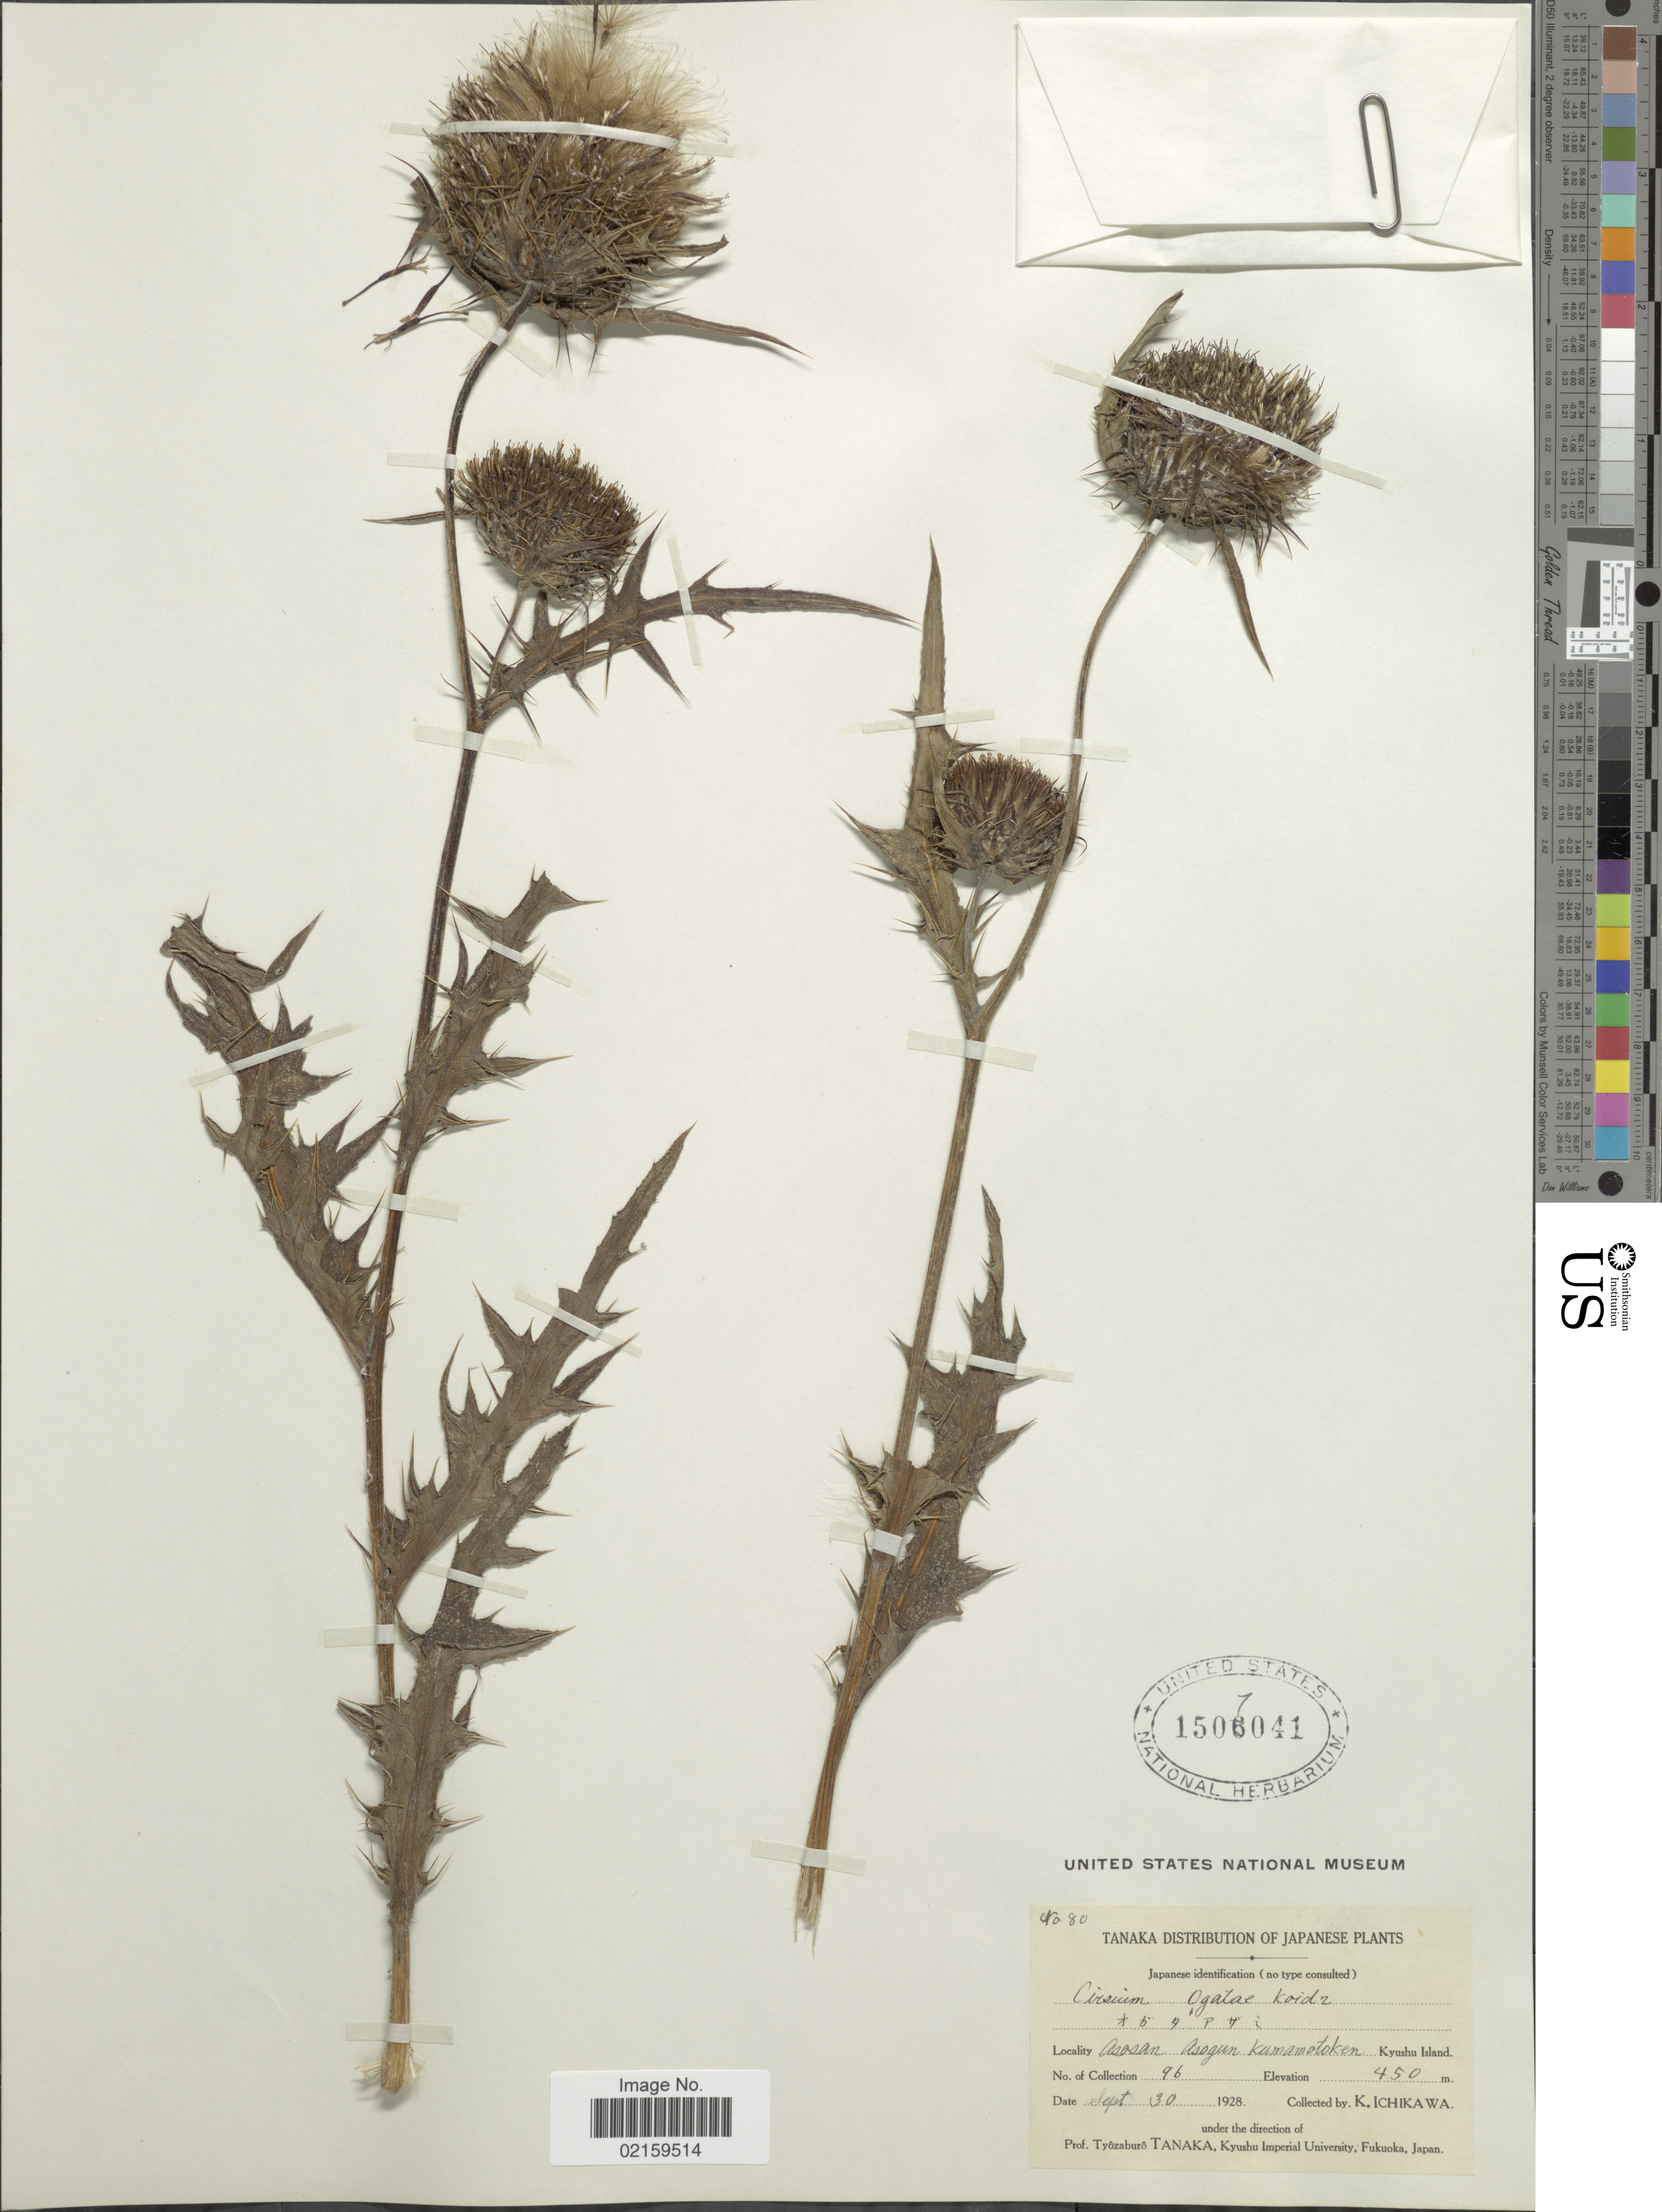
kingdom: Plantae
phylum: Tracheophyta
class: Magnoliopsida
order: Asterales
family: Asteraceae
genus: Cirsium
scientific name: Cirsium suffultum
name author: (Maxim.) Matsum.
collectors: K. Ichikawa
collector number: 96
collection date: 1928-09-30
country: Japan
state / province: Kumamoto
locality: Asosan Asogun Kumamoto, Kyushu Island.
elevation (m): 450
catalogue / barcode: US 1507041